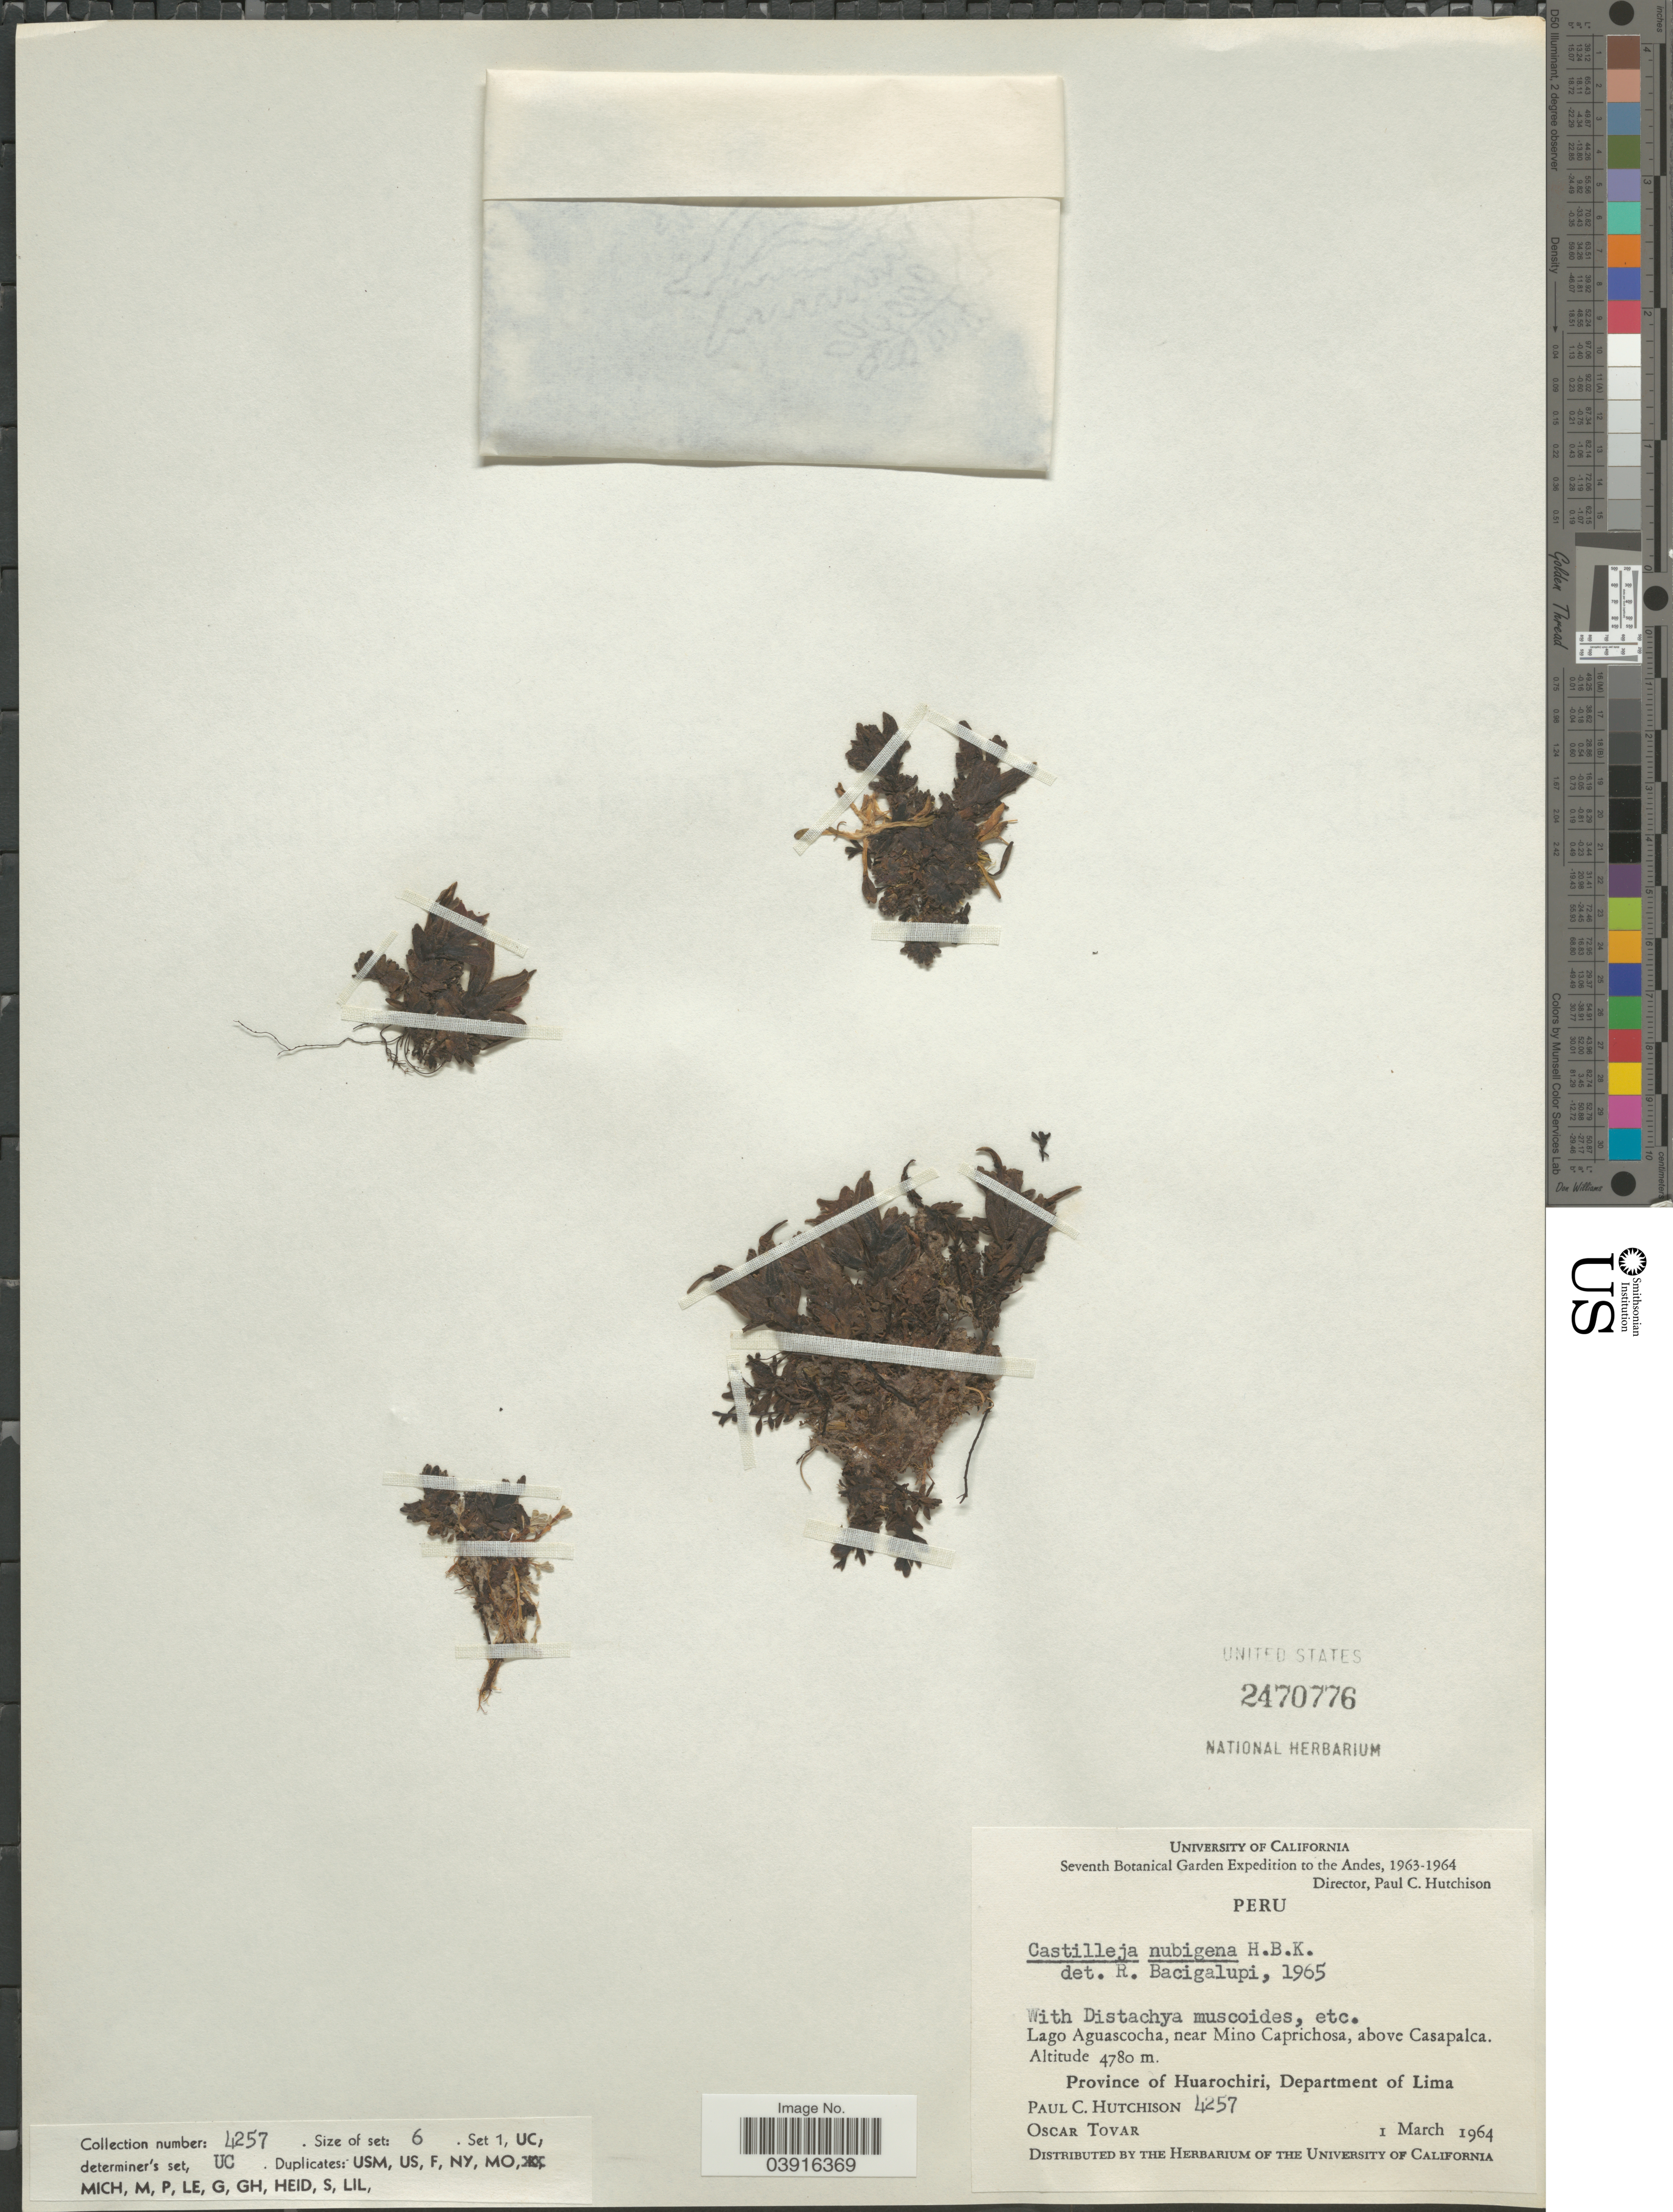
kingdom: Plantae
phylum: Tracheophyta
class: Magnoliopsida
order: Lamiales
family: Orobanchaceae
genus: Castilleja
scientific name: Castilleja nubigena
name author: Kunth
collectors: P. C. Hutchison & O. Tovar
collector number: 4257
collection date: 1964-03-01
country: Peru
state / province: Lima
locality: The Andes. Lago Aguascocha, near Mino Caprichosa, above Casapalca. Province of Huarochiri, Department of Lima.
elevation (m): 4780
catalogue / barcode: US 2470776